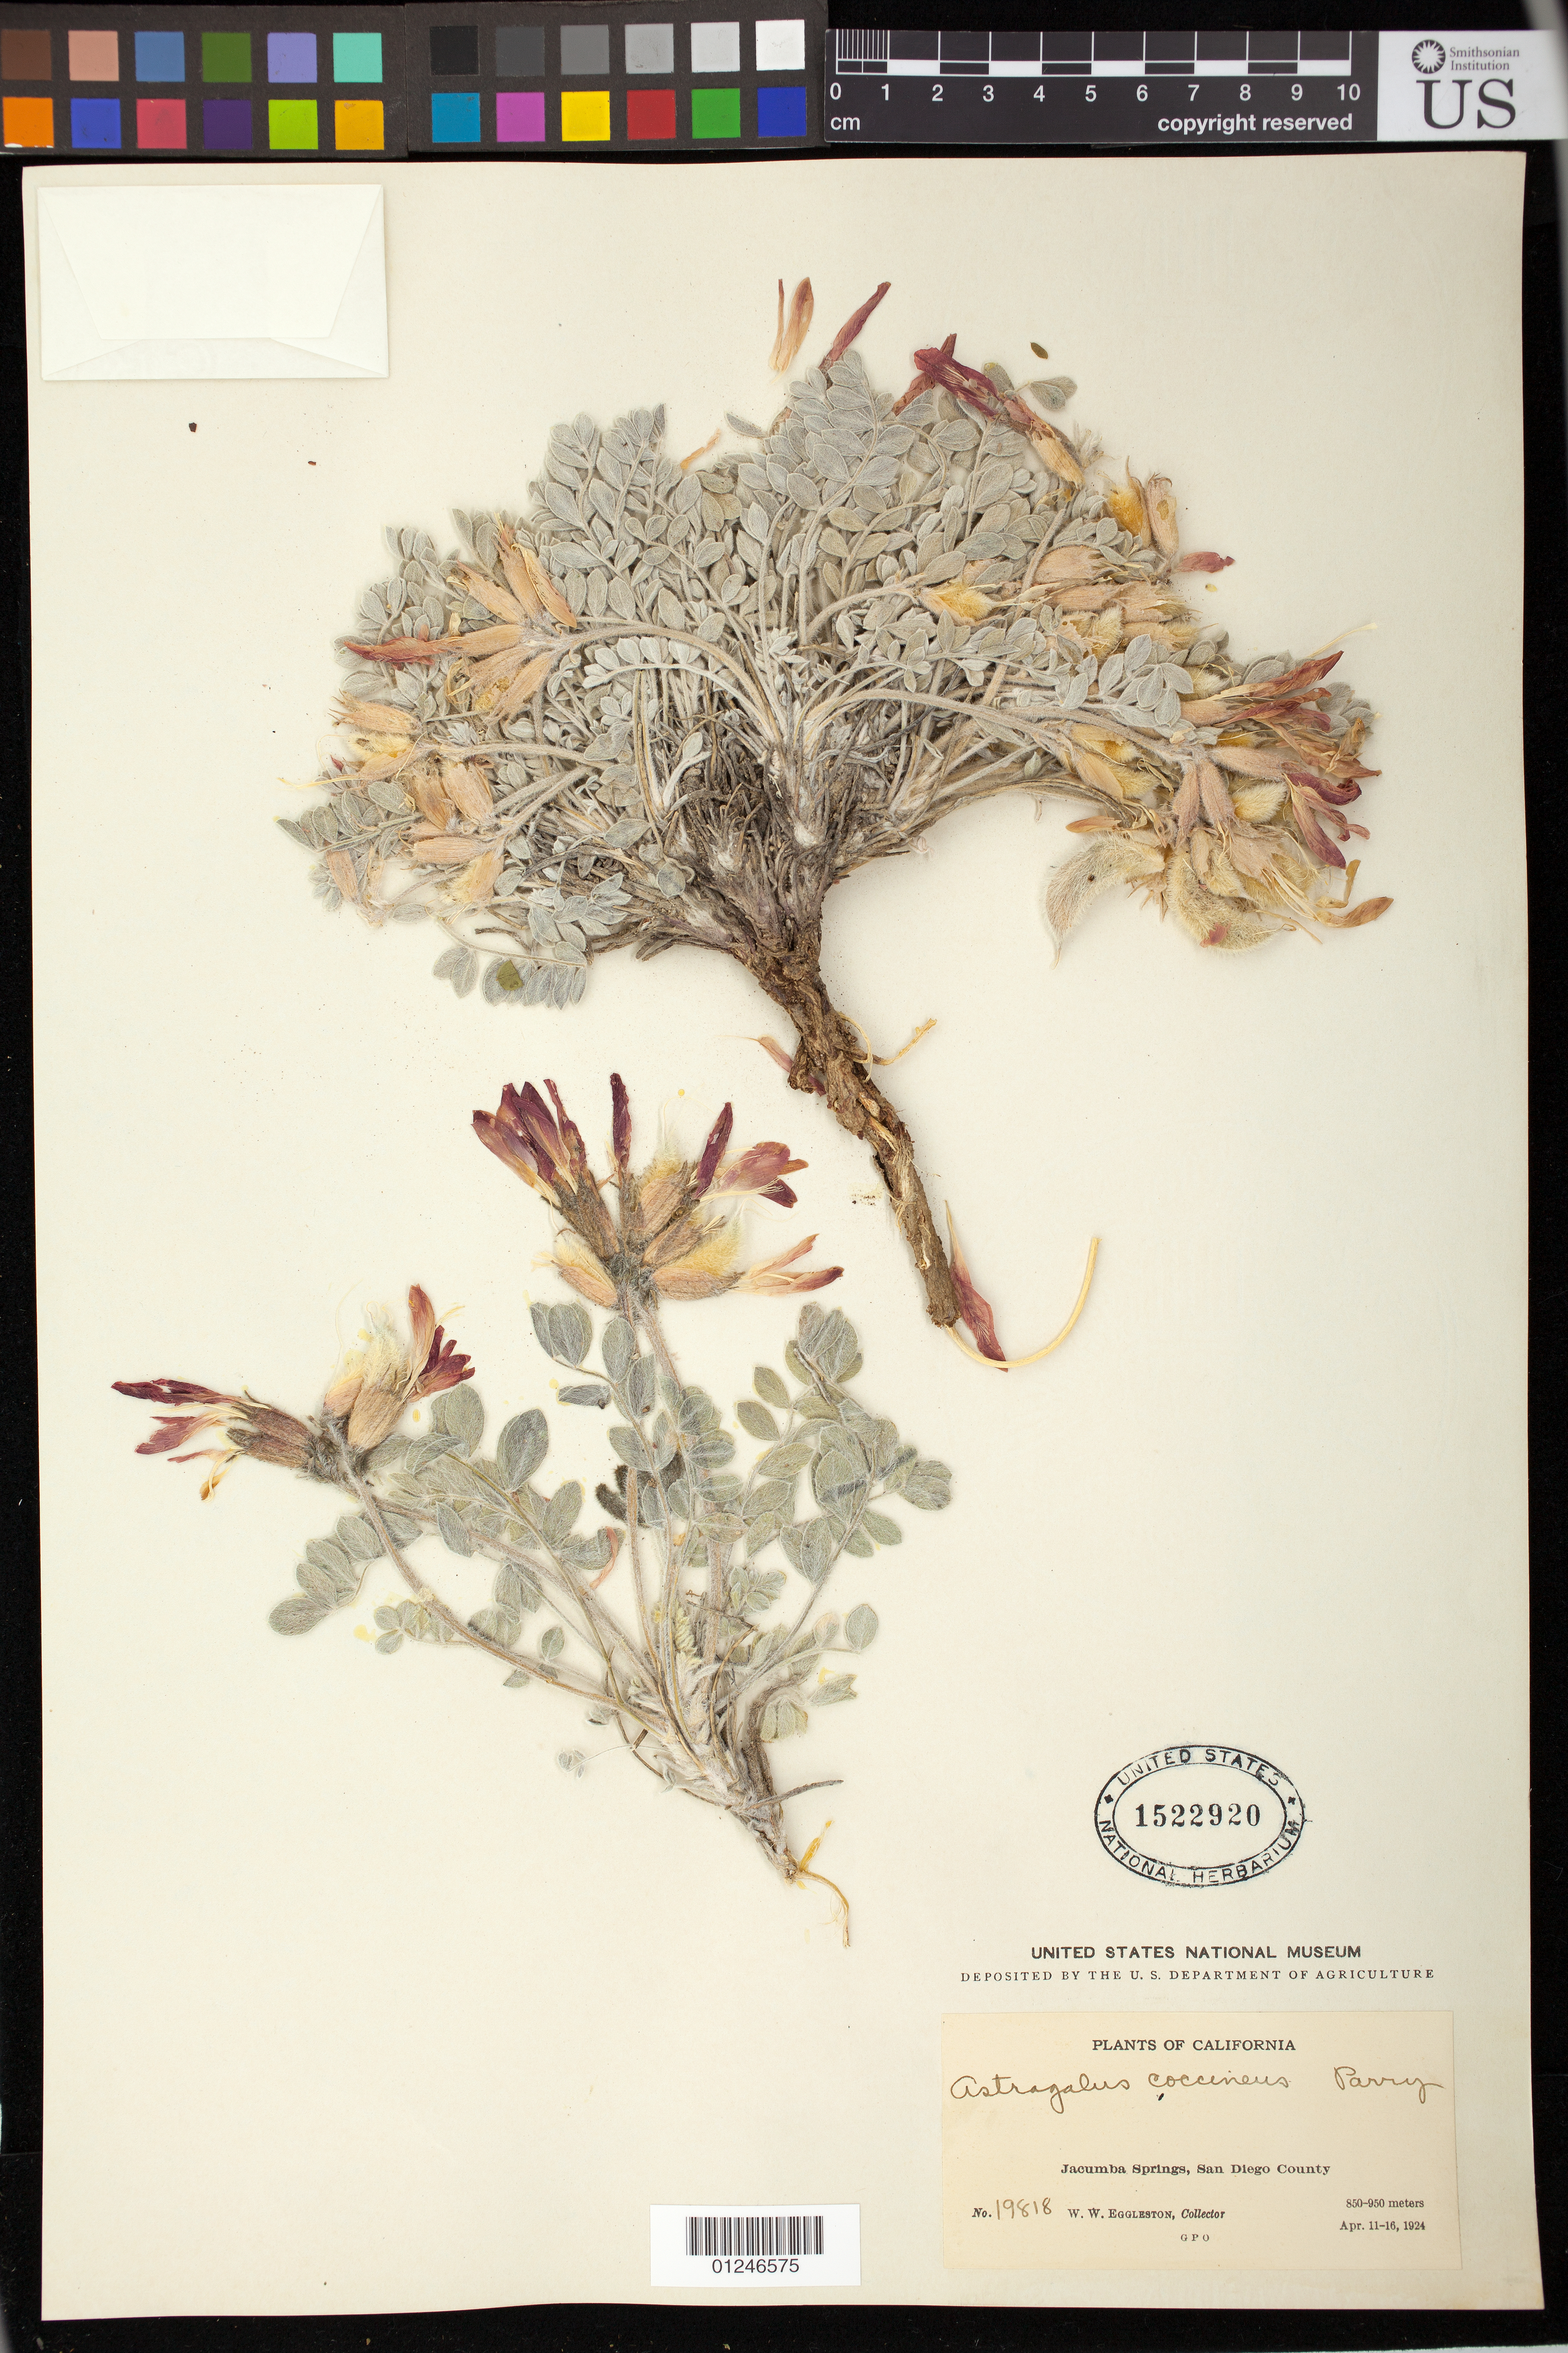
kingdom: Plantae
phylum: Tracheophyta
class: Magnoliopsida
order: Fabales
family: Fabaceae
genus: Astragalus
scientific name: Astragalus coccineus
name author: (Parry) Brandegee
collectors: W. W. Eggleston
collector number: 19818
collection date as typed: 11 Apr 1924 to 16 Apr 1924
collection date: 1924-04-11/1924-04-16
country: United States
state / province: California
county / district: San Diego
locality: Jacumba Springs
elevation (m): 850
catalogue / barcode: US 1522920